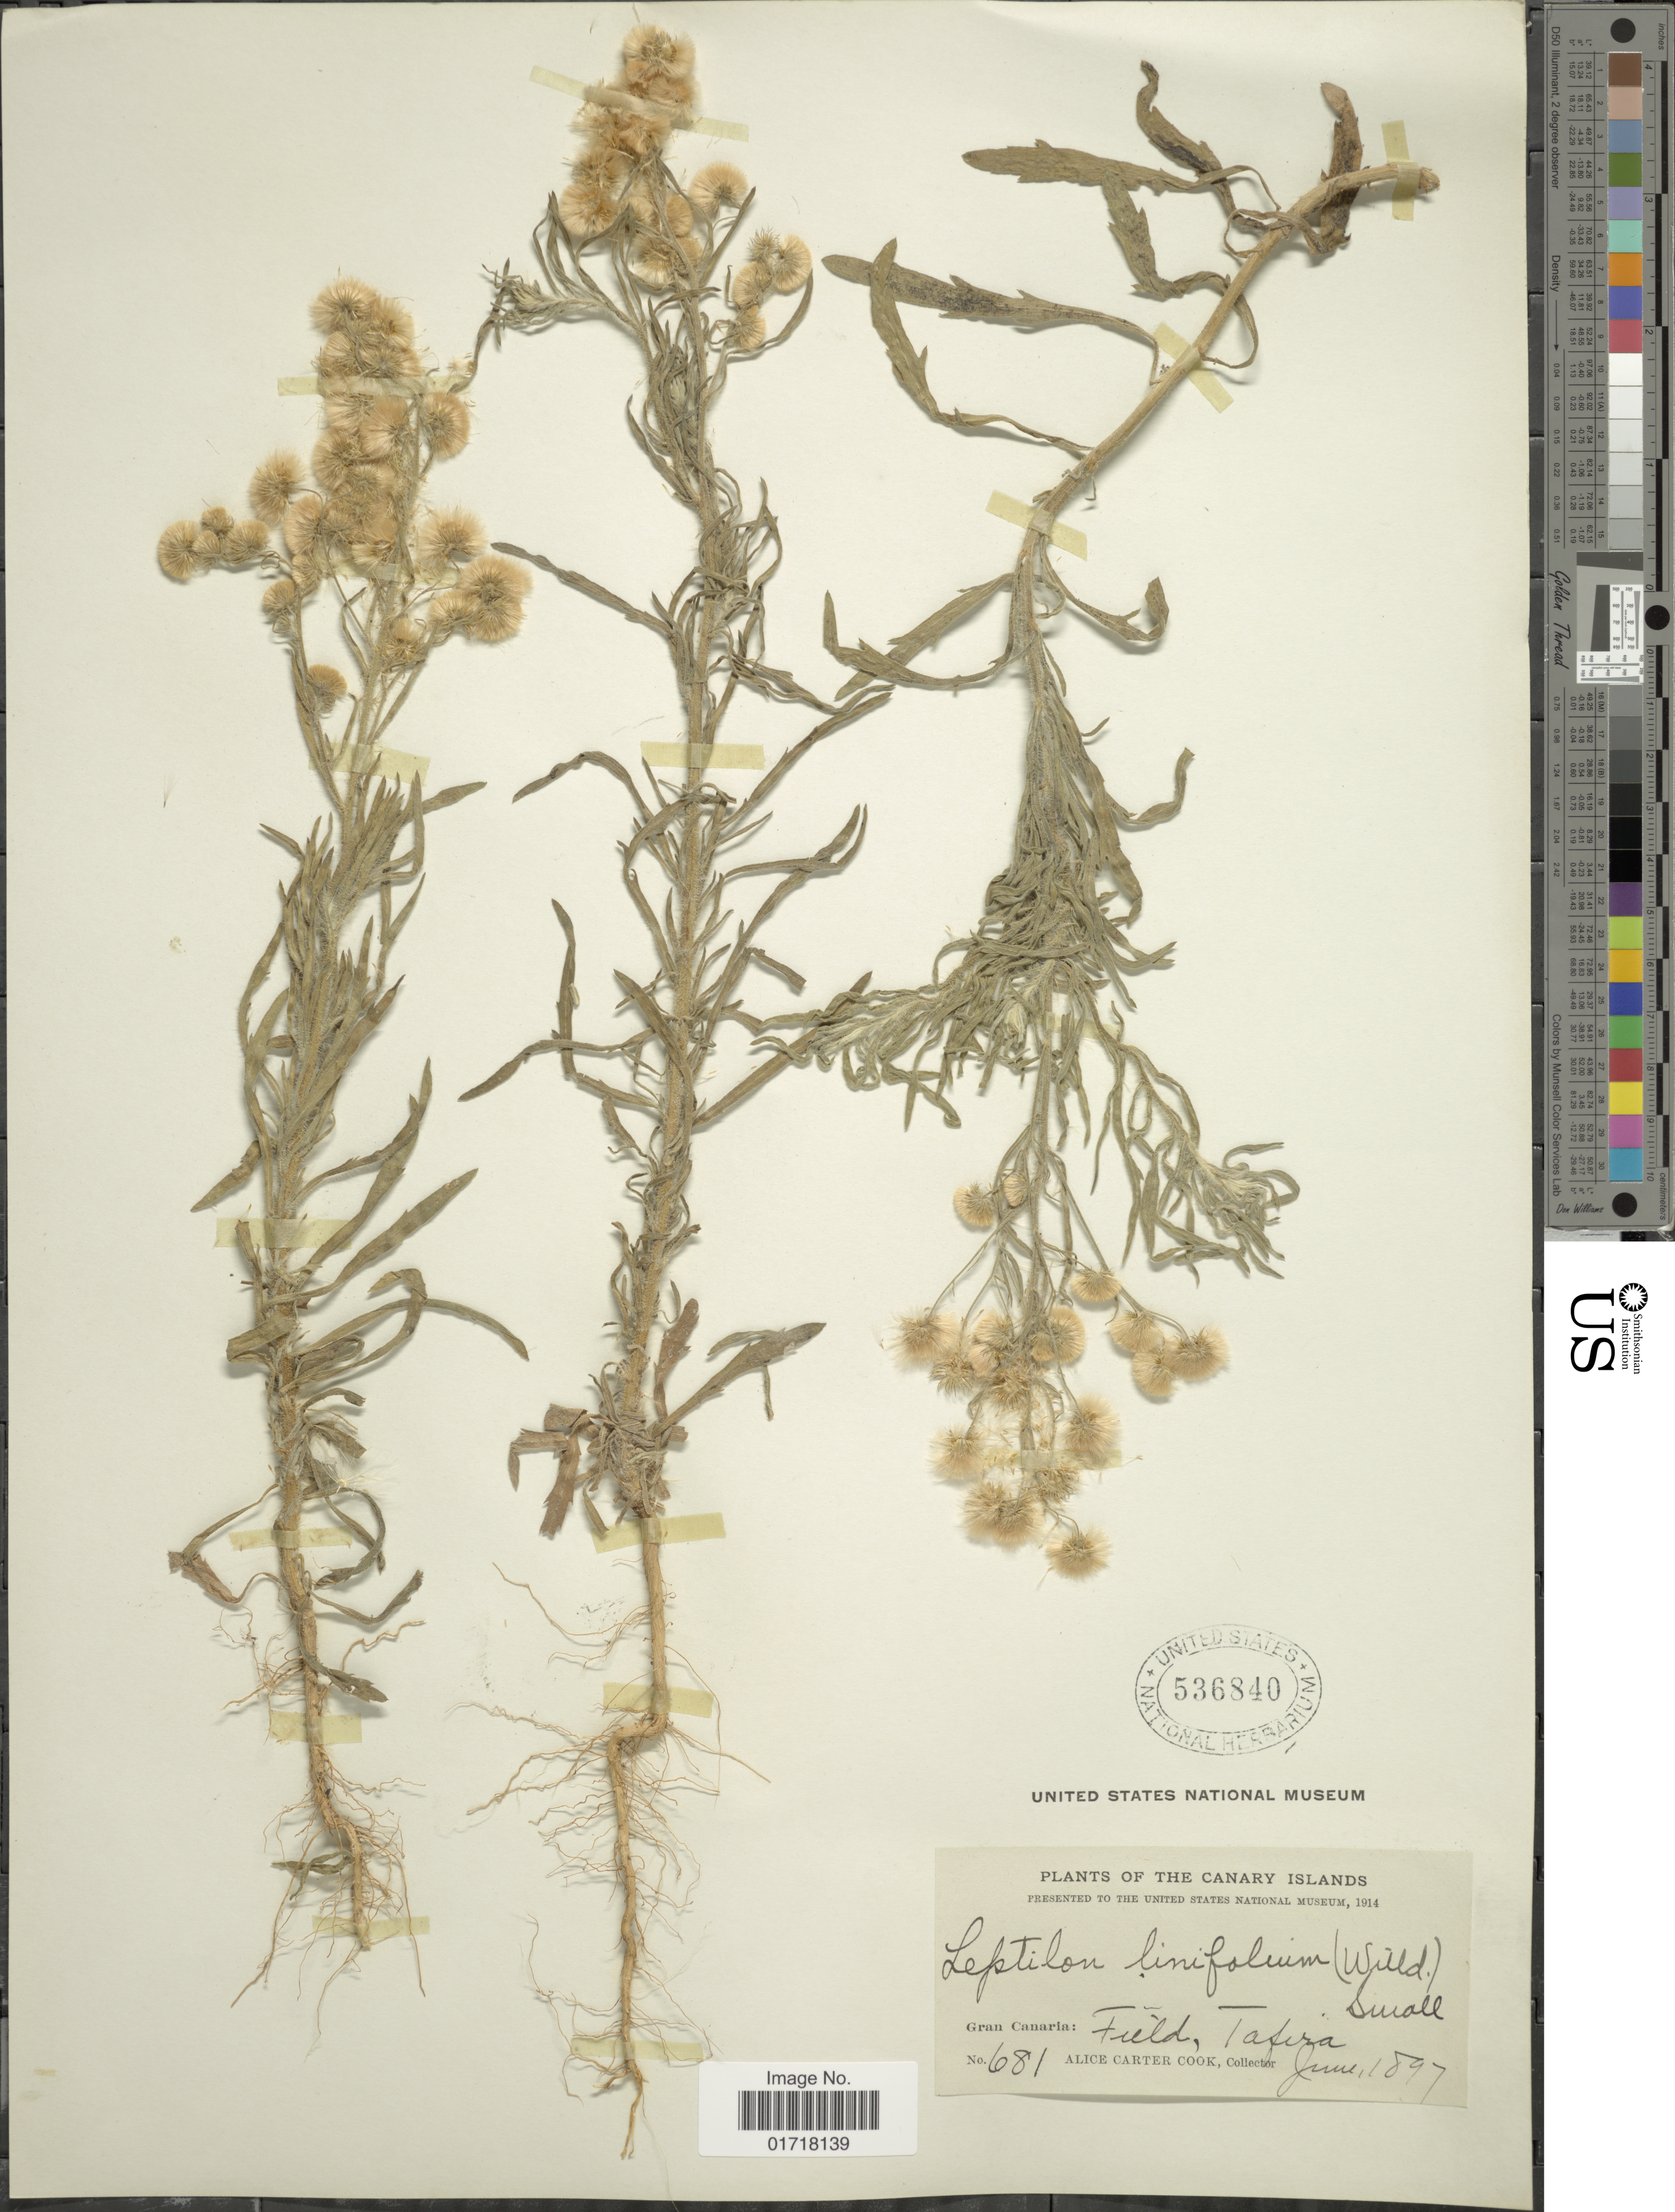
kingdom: Plantae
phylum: Tracheophyta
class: Magnoliopsida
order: Asterales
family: Asteraceae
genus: Leptilon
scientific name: Leptilon linifolium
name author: (Willd.) Small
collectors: Alice C. Cook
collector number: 681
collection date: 1897-06-01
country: Spain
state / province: Canarias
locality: The Canary Islands, Gran Canaria: Field, Tafira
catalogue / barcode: US 536840